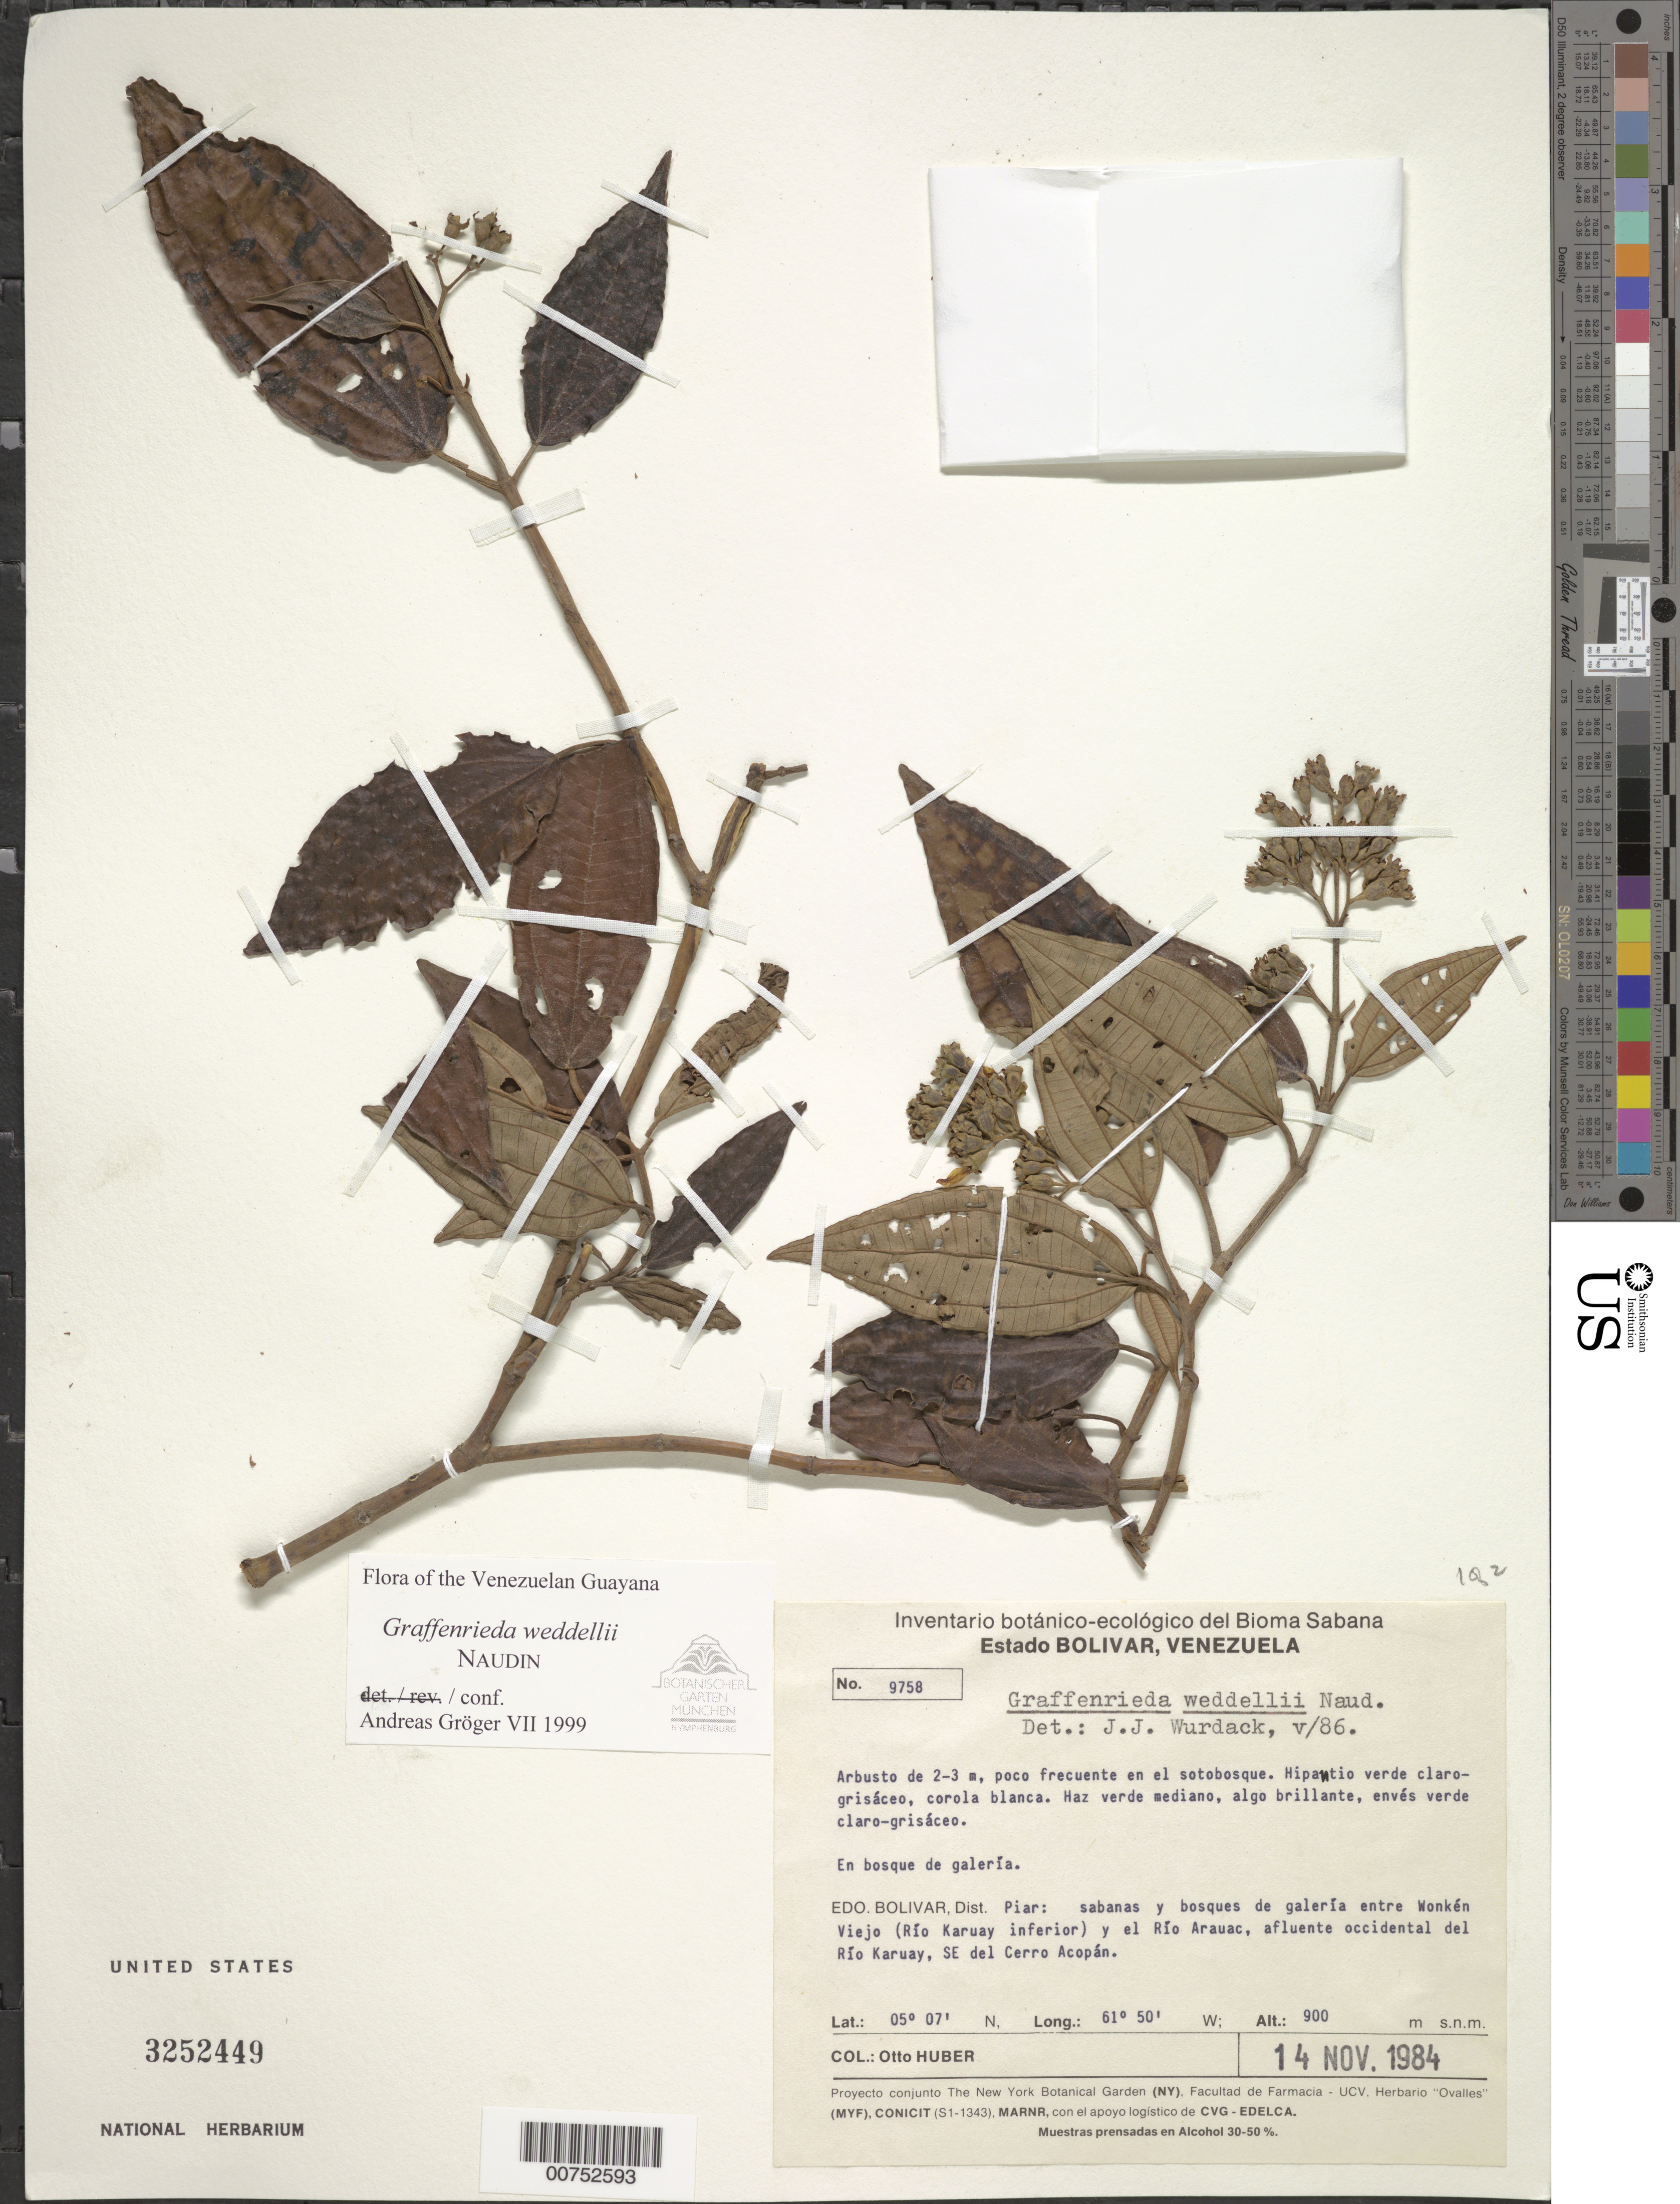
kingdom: Plantae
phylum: Tracheophyta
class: Magnoliopsida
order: Myrtales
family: Melastomataceae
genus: Graffenrieda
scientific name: Graffenrieda weddellii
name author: Naudin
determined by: Gröger, A.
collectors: O. Huber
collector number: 9758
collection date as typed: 14-Nov-84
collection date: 1984-11-14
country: Venezuela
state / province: Bolívar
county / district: Piar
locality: Wonken Veijo (Río Karuay inferíor) to Río Arauac, flowing west from Río Karuay, SE of Cerro Acopán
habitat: Understory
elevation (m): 900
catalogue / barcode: US 3252449